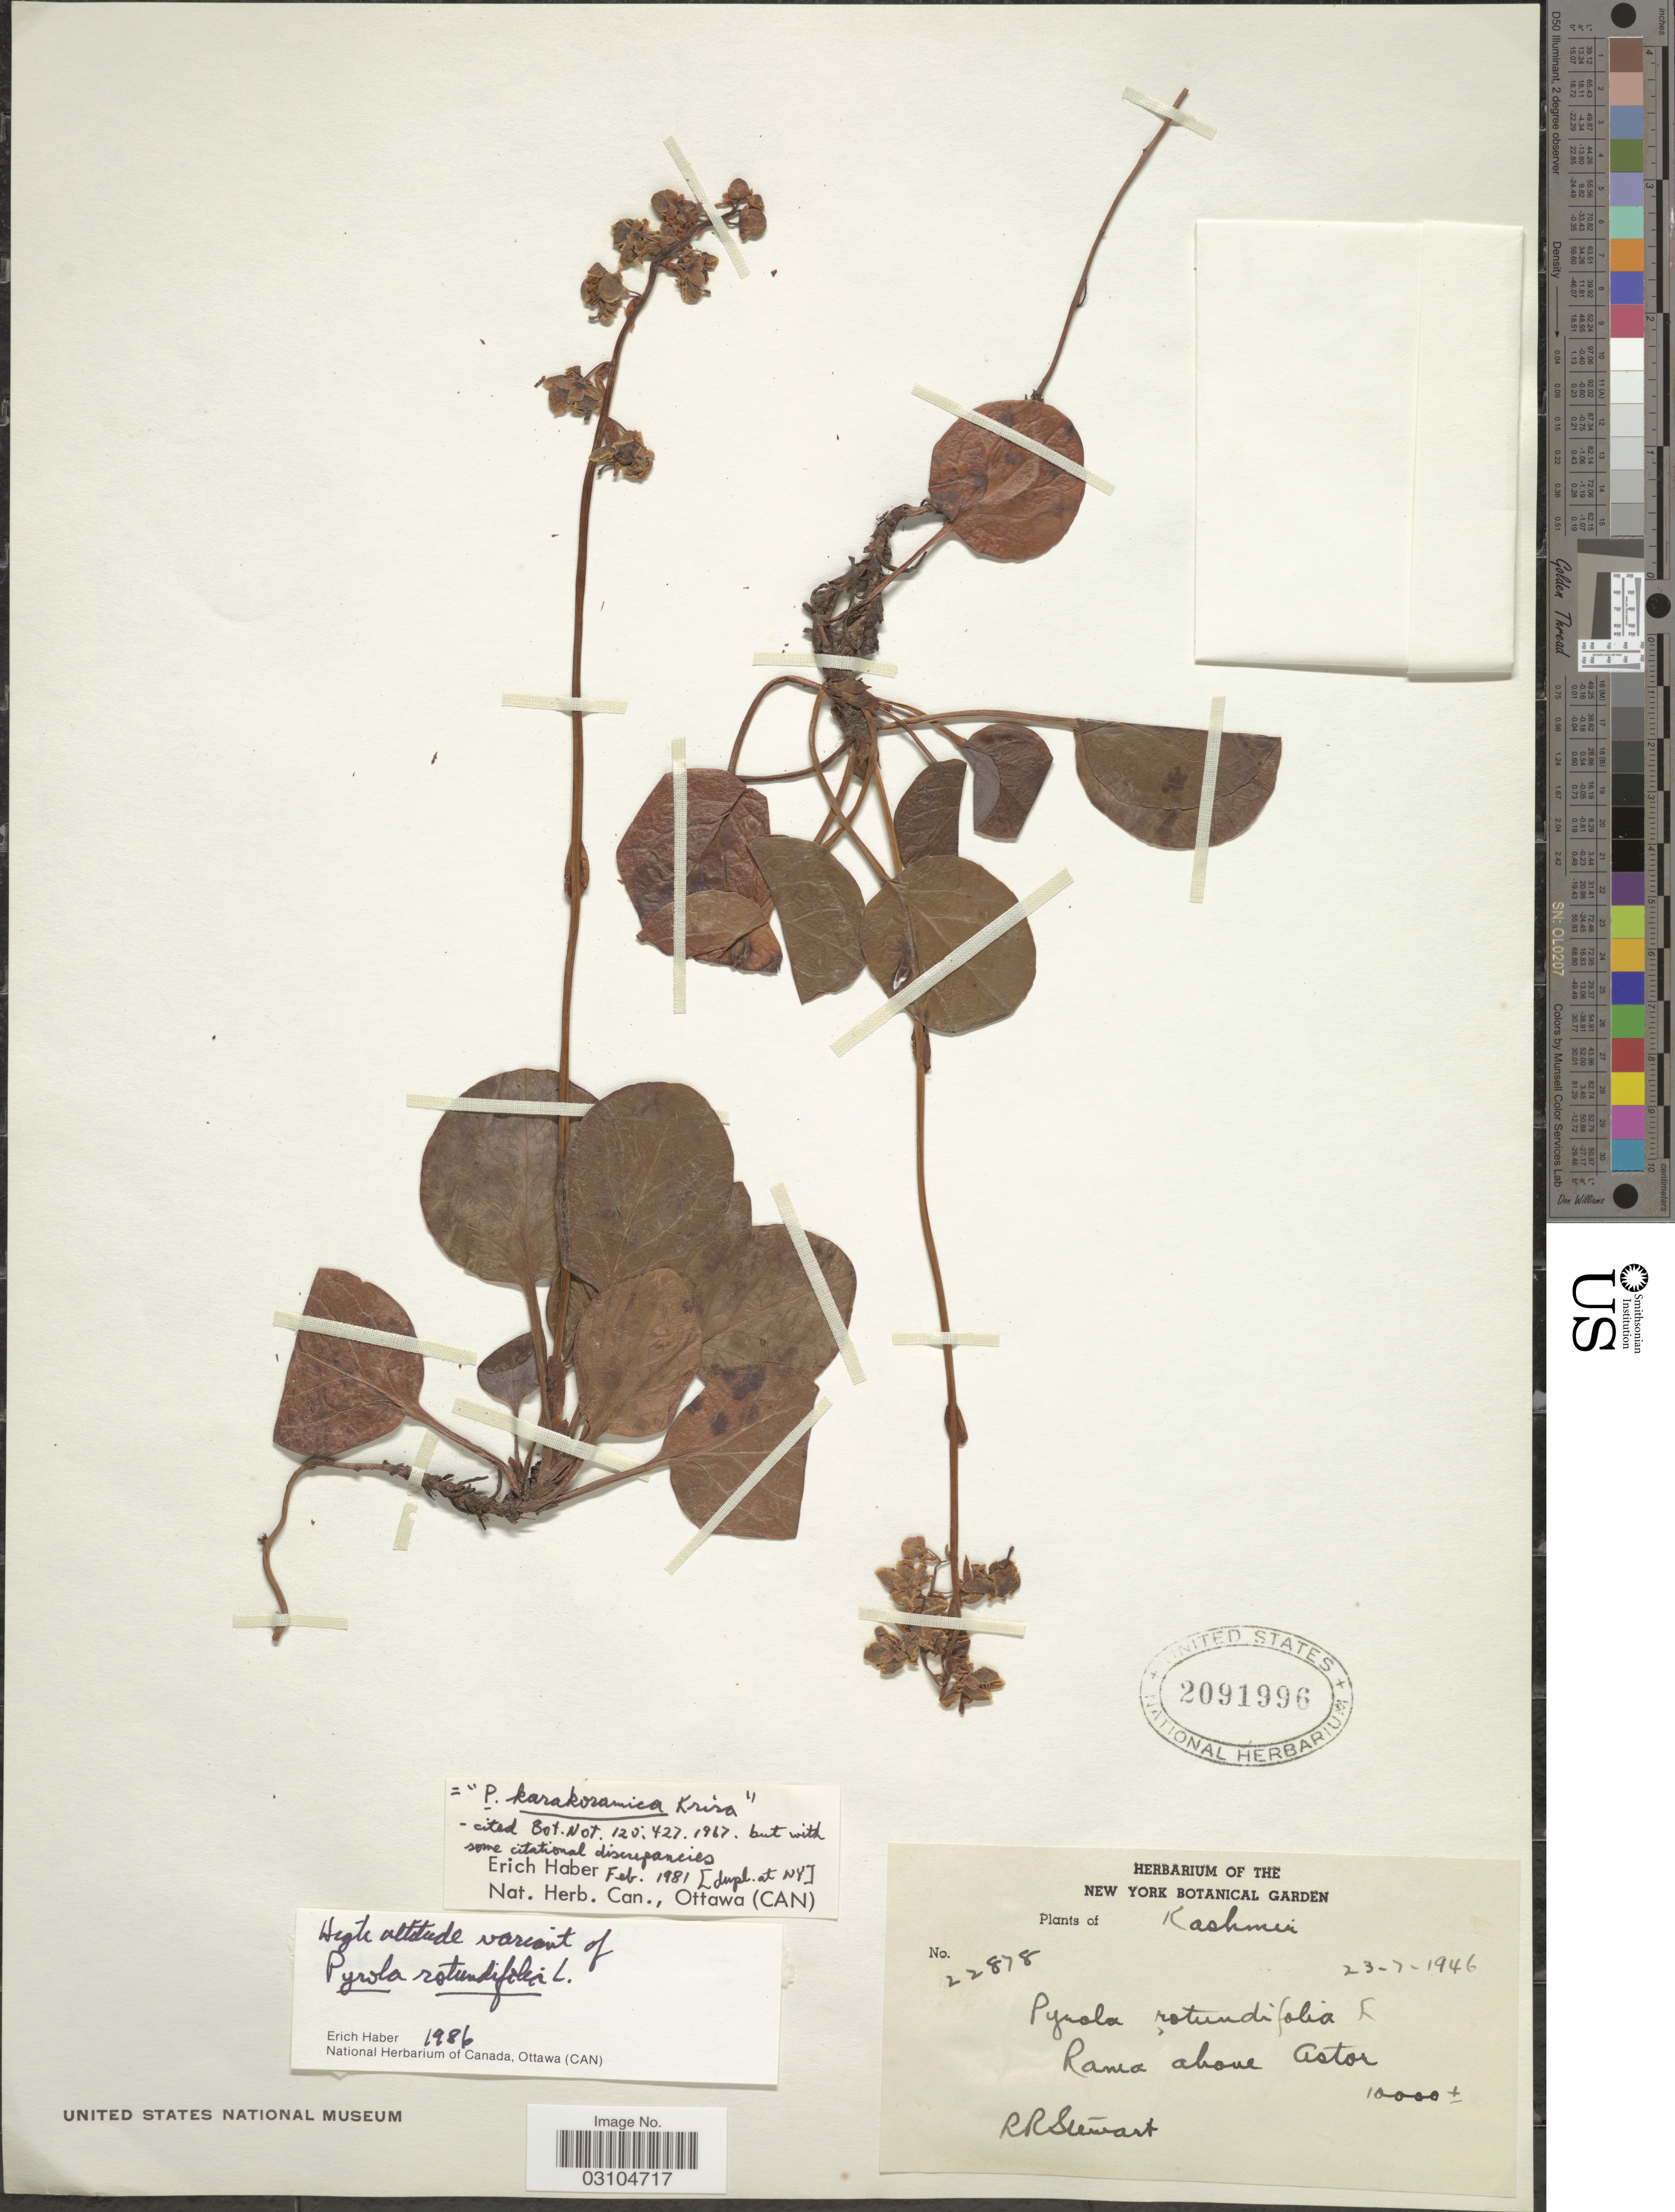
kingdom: Plantae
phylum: Tracheophyta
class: Magnoliopsida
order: Ericales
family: Ericaceae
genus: Pyrola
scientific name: Pyrola rotundifolia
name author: L.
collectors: R. Stewart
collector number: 22878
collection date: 1946-07-23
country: India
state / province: Jammu and Kashmir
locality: Kashmir. Rama above Astor.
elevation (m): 3048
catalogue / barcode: US 2091996